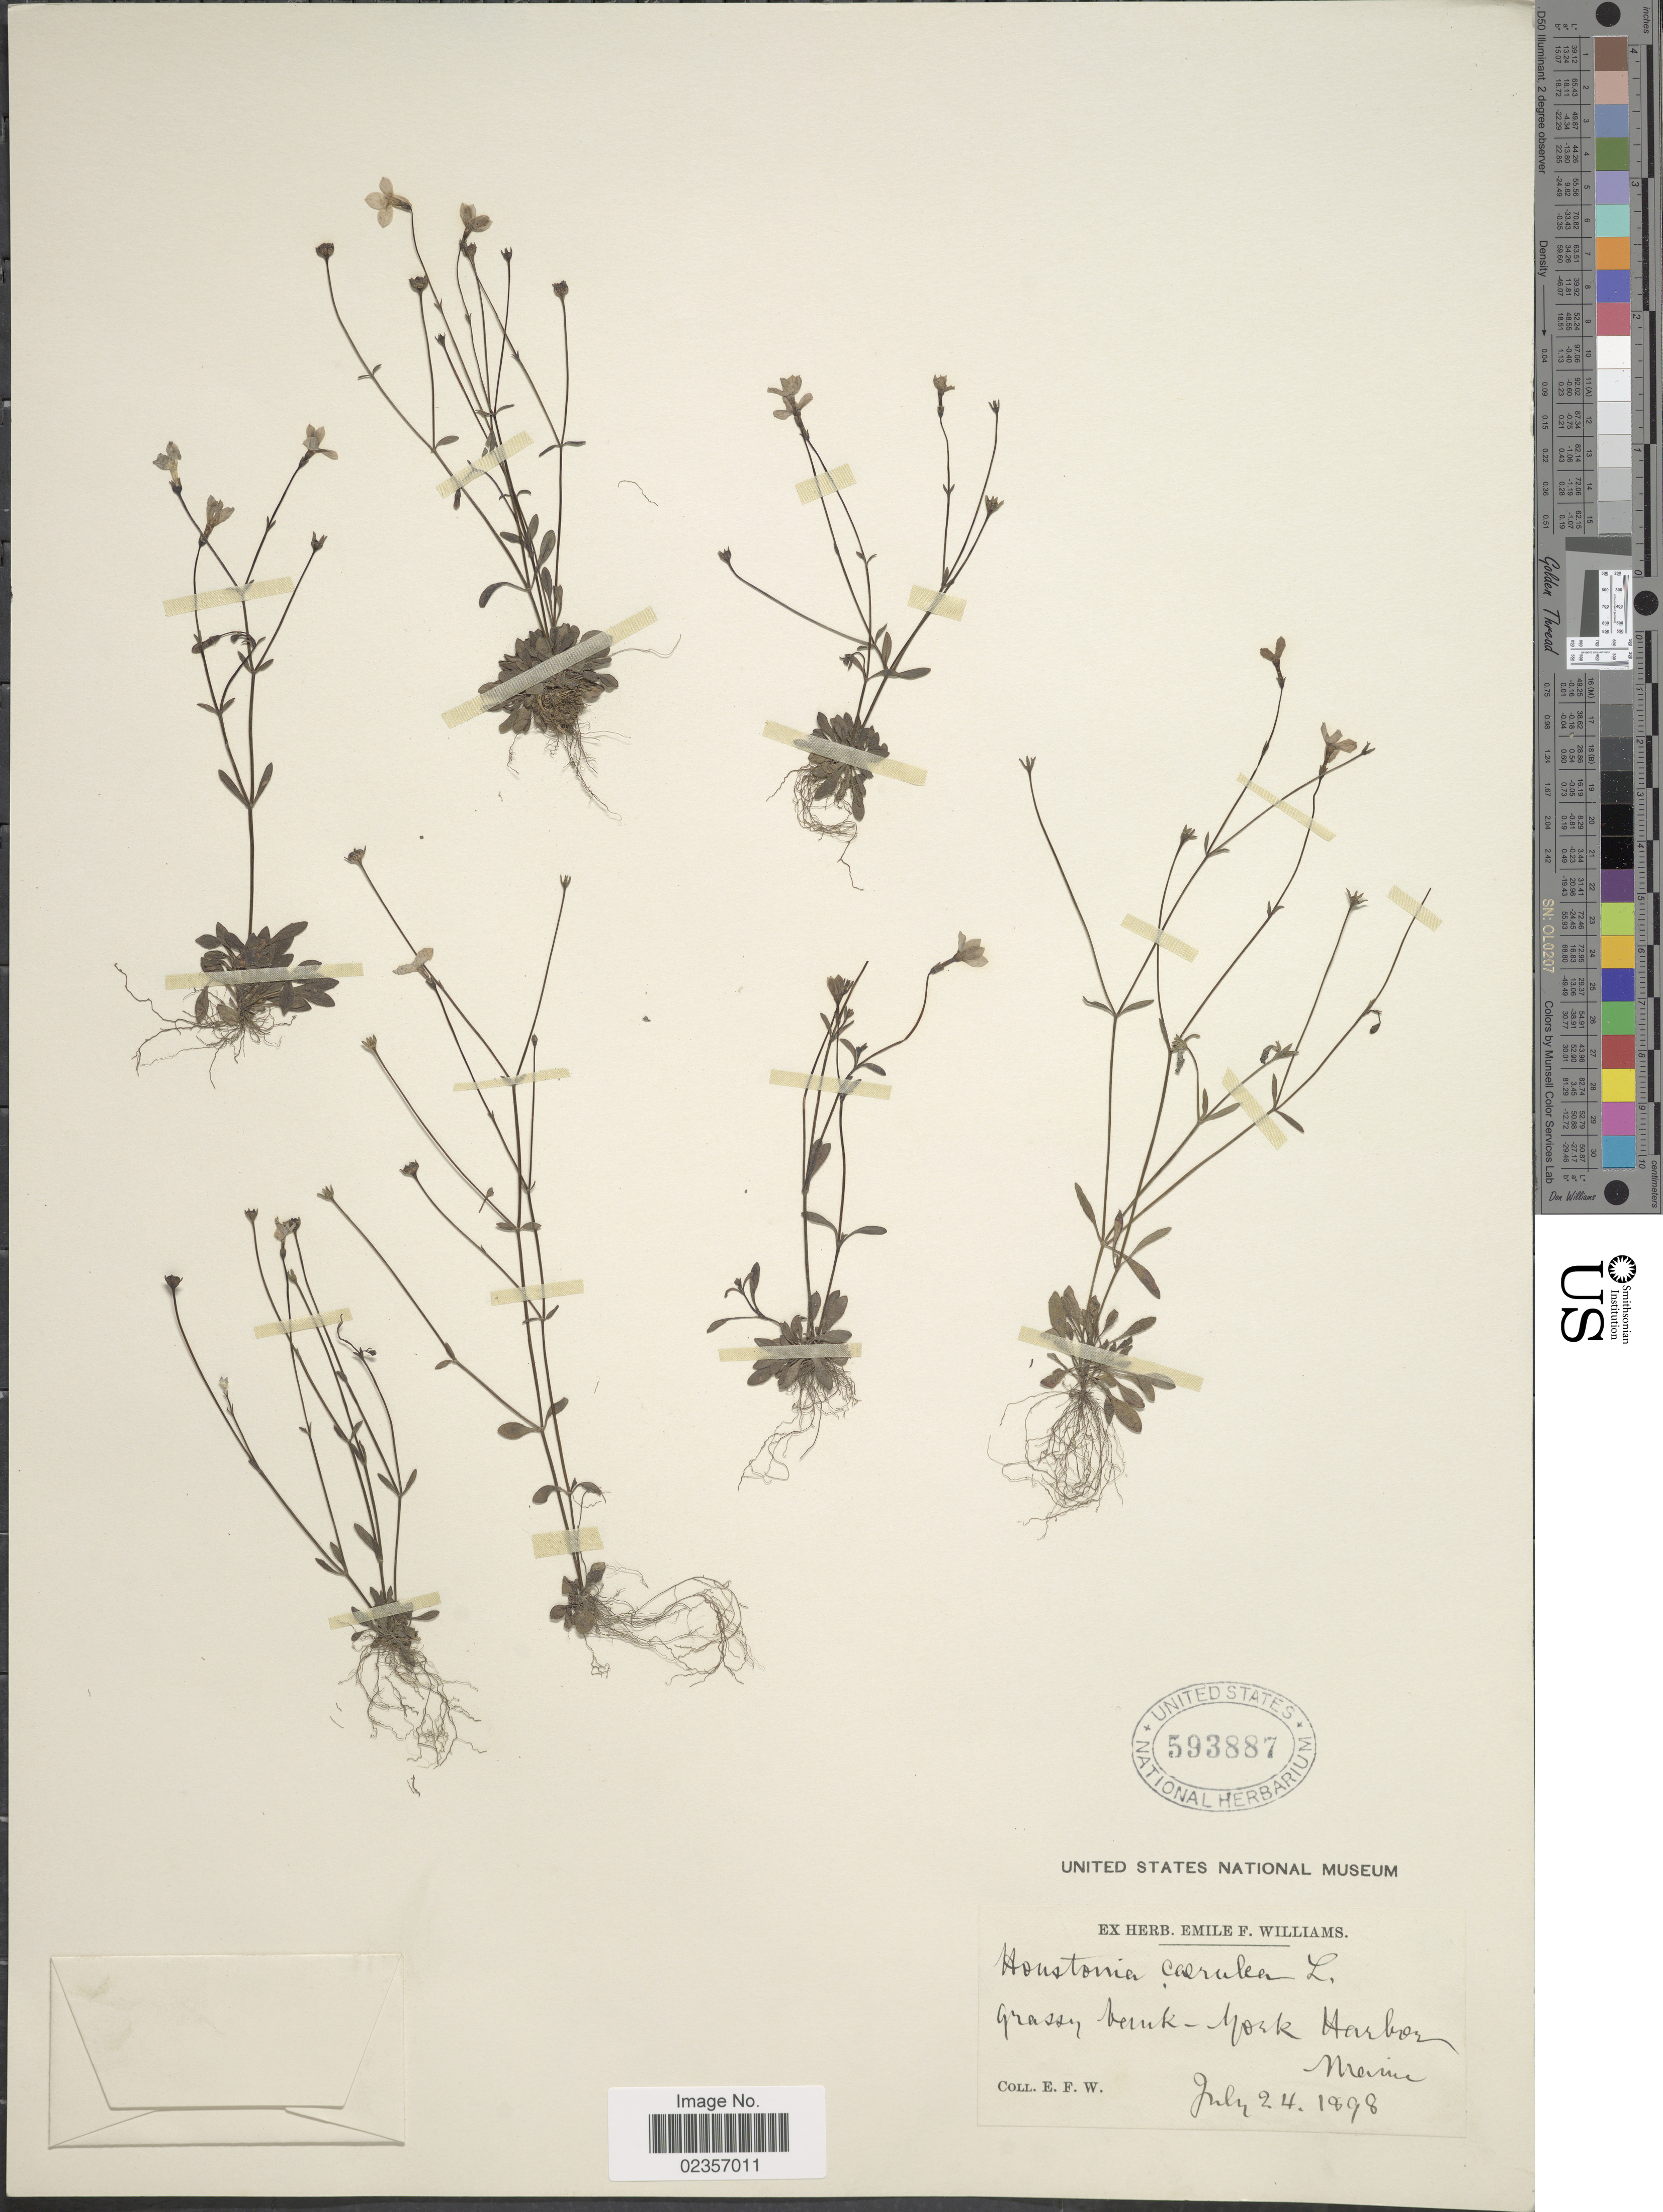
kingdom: Plantae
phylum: Tracheophyta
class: Magnoliopsida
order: Gentianales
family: Rubiaceae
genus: Houstonia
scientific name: Houstonia caerulea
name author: L.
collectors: E. F. Williams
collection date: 1898-07-24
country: United States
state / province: Maine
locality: Grassy bank - York Harbor.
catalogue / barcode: US 593887